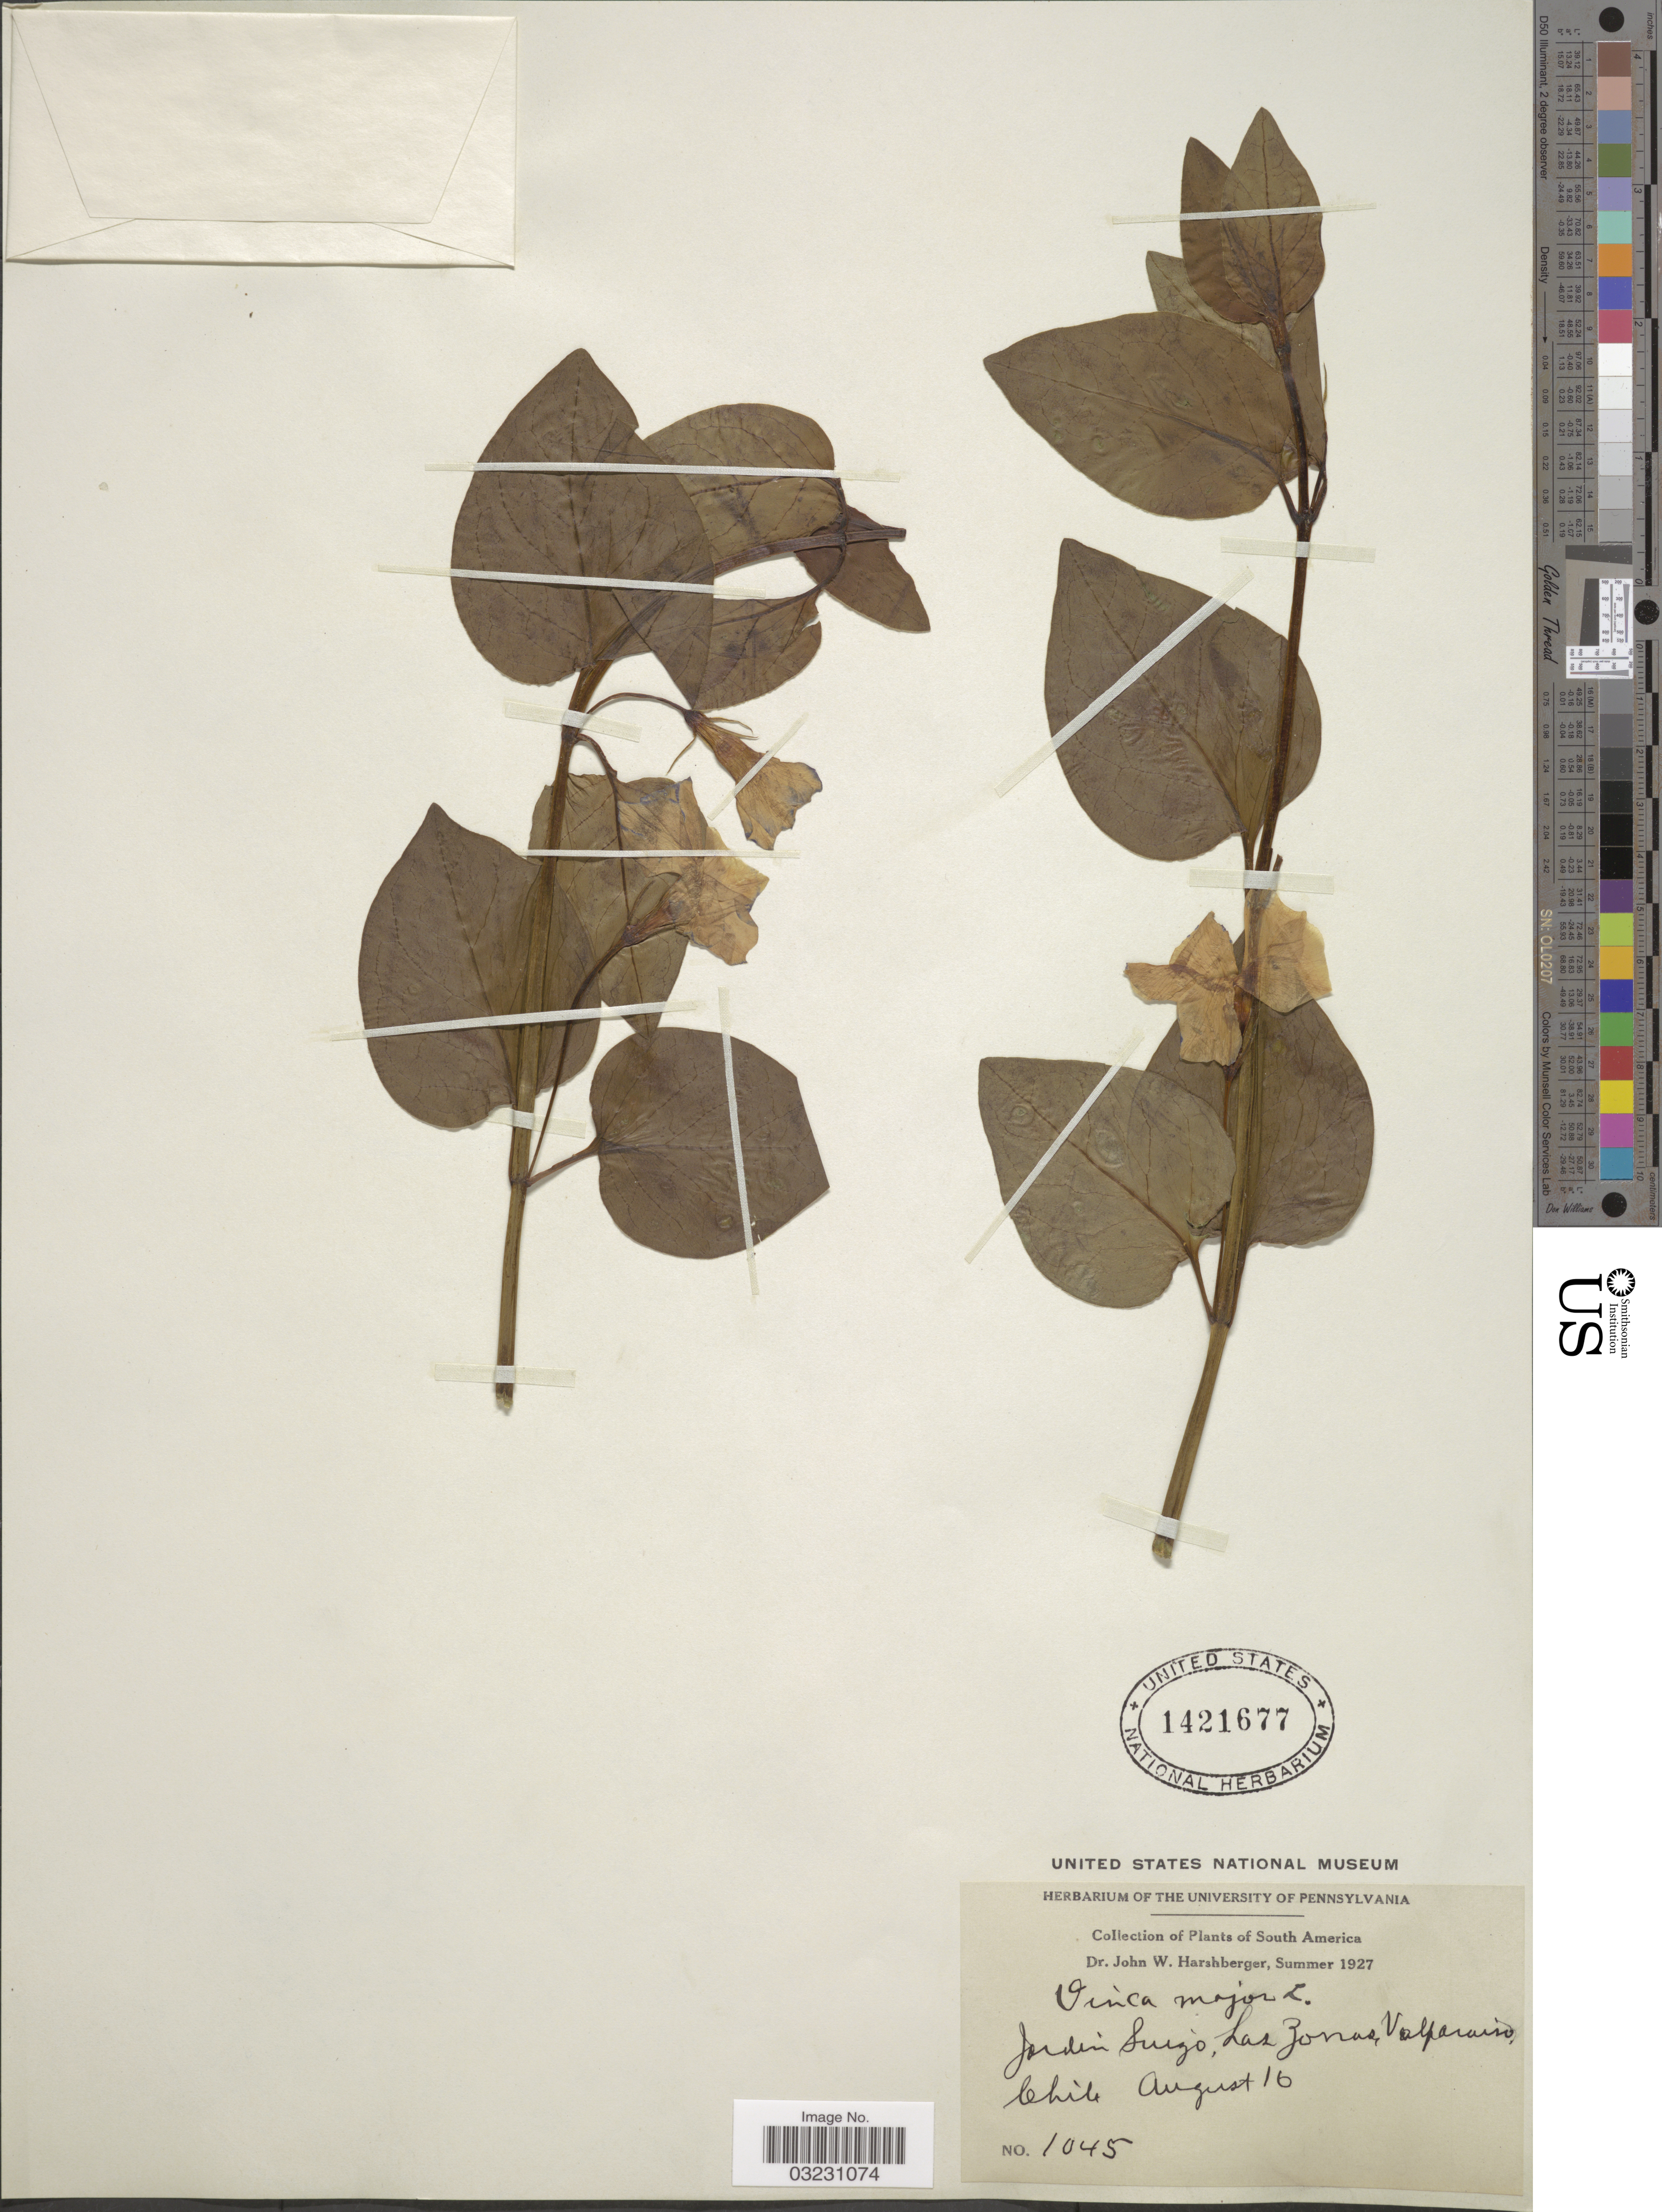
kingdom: Plantae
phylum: Tracheophyta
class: Magnoliopsida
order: Gentianales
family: Apocynaceae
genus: Vinca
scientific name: Vinca major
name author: L.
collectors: J. W. Harshberger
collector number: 1045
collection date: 1927-08-16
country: Chile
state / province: Valparaíso (V)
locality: Jardin Suizo, Las Zonas, Valparaiso.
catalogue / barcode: US 1421677